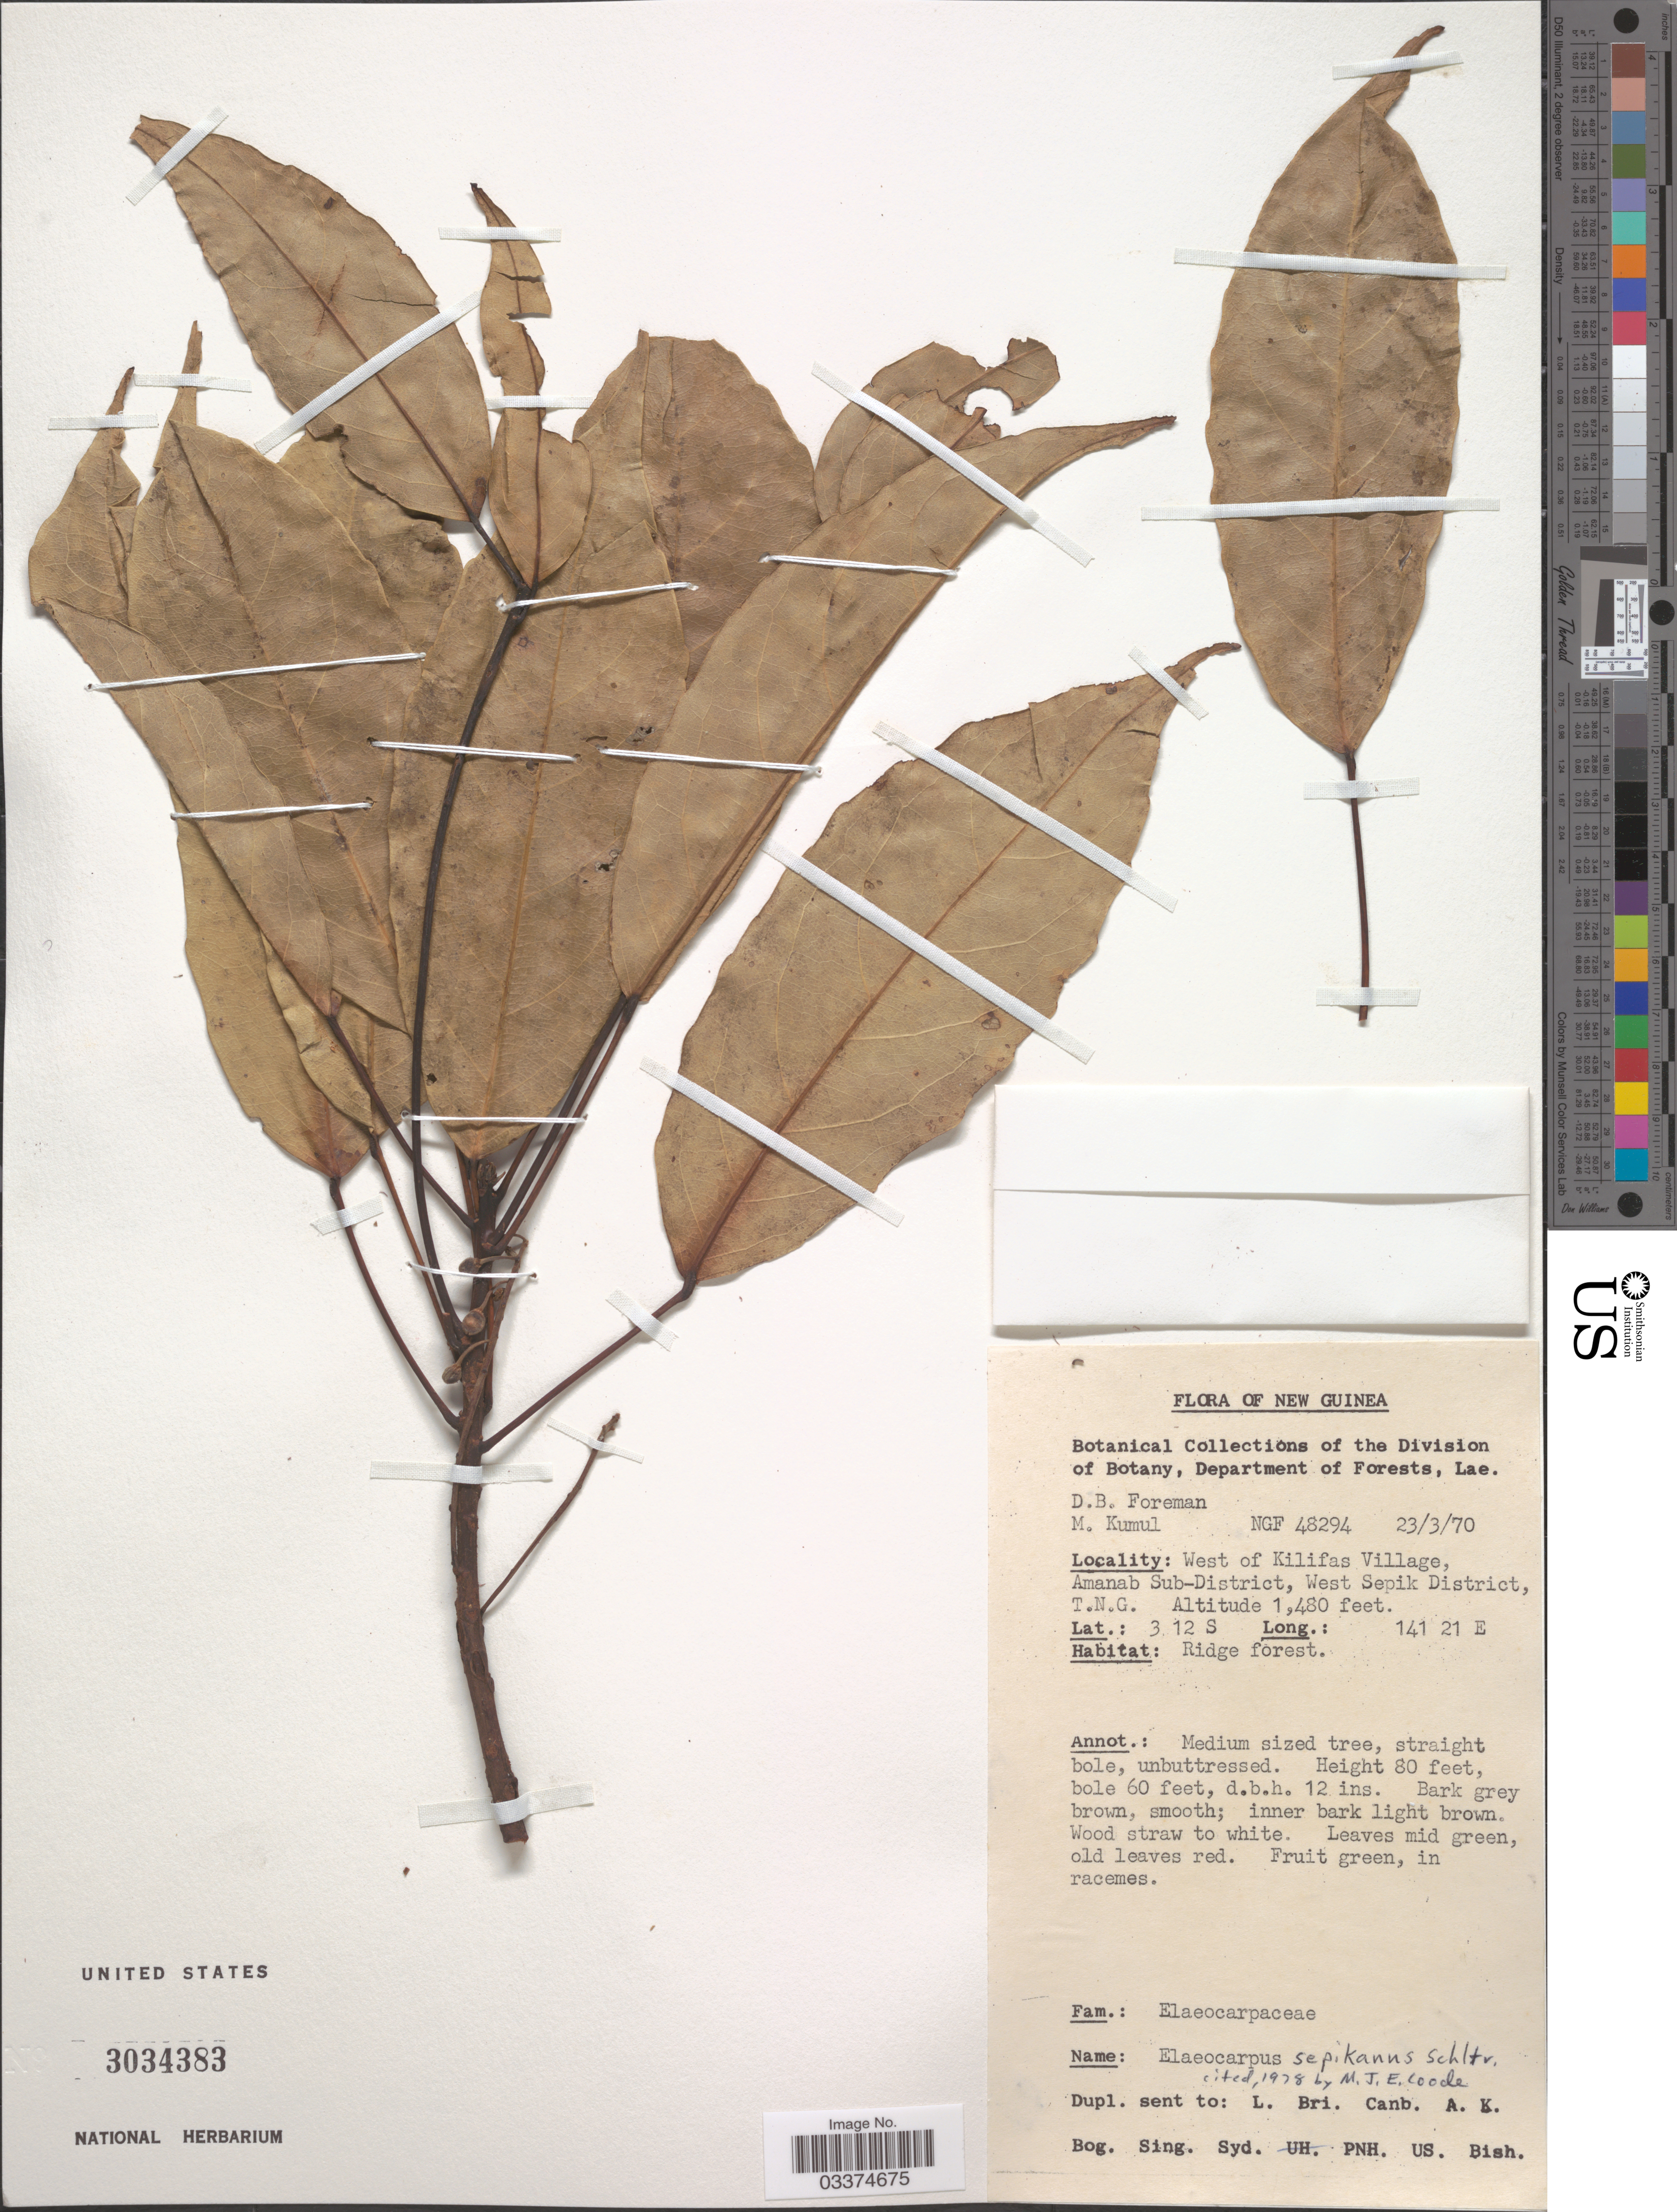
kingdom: Plantae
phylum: Tracheophyta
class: Magnoliopsida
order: Oxalidales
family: Elaeocarpaceae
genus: Elaeocarpus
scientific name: Elaeocarpus sepikanus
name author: Schltr.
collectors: D. Foreman & M. Kumul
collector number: NGF48294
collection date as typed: Transcribed d/m/y: 23/3/70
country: Papua New Guinea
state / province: Sandaun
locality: New Guinea, West of Kilifas Village, Amanab Sub-District, West Sepik District, T.N.G.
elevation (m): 451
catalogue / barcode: US 3034383